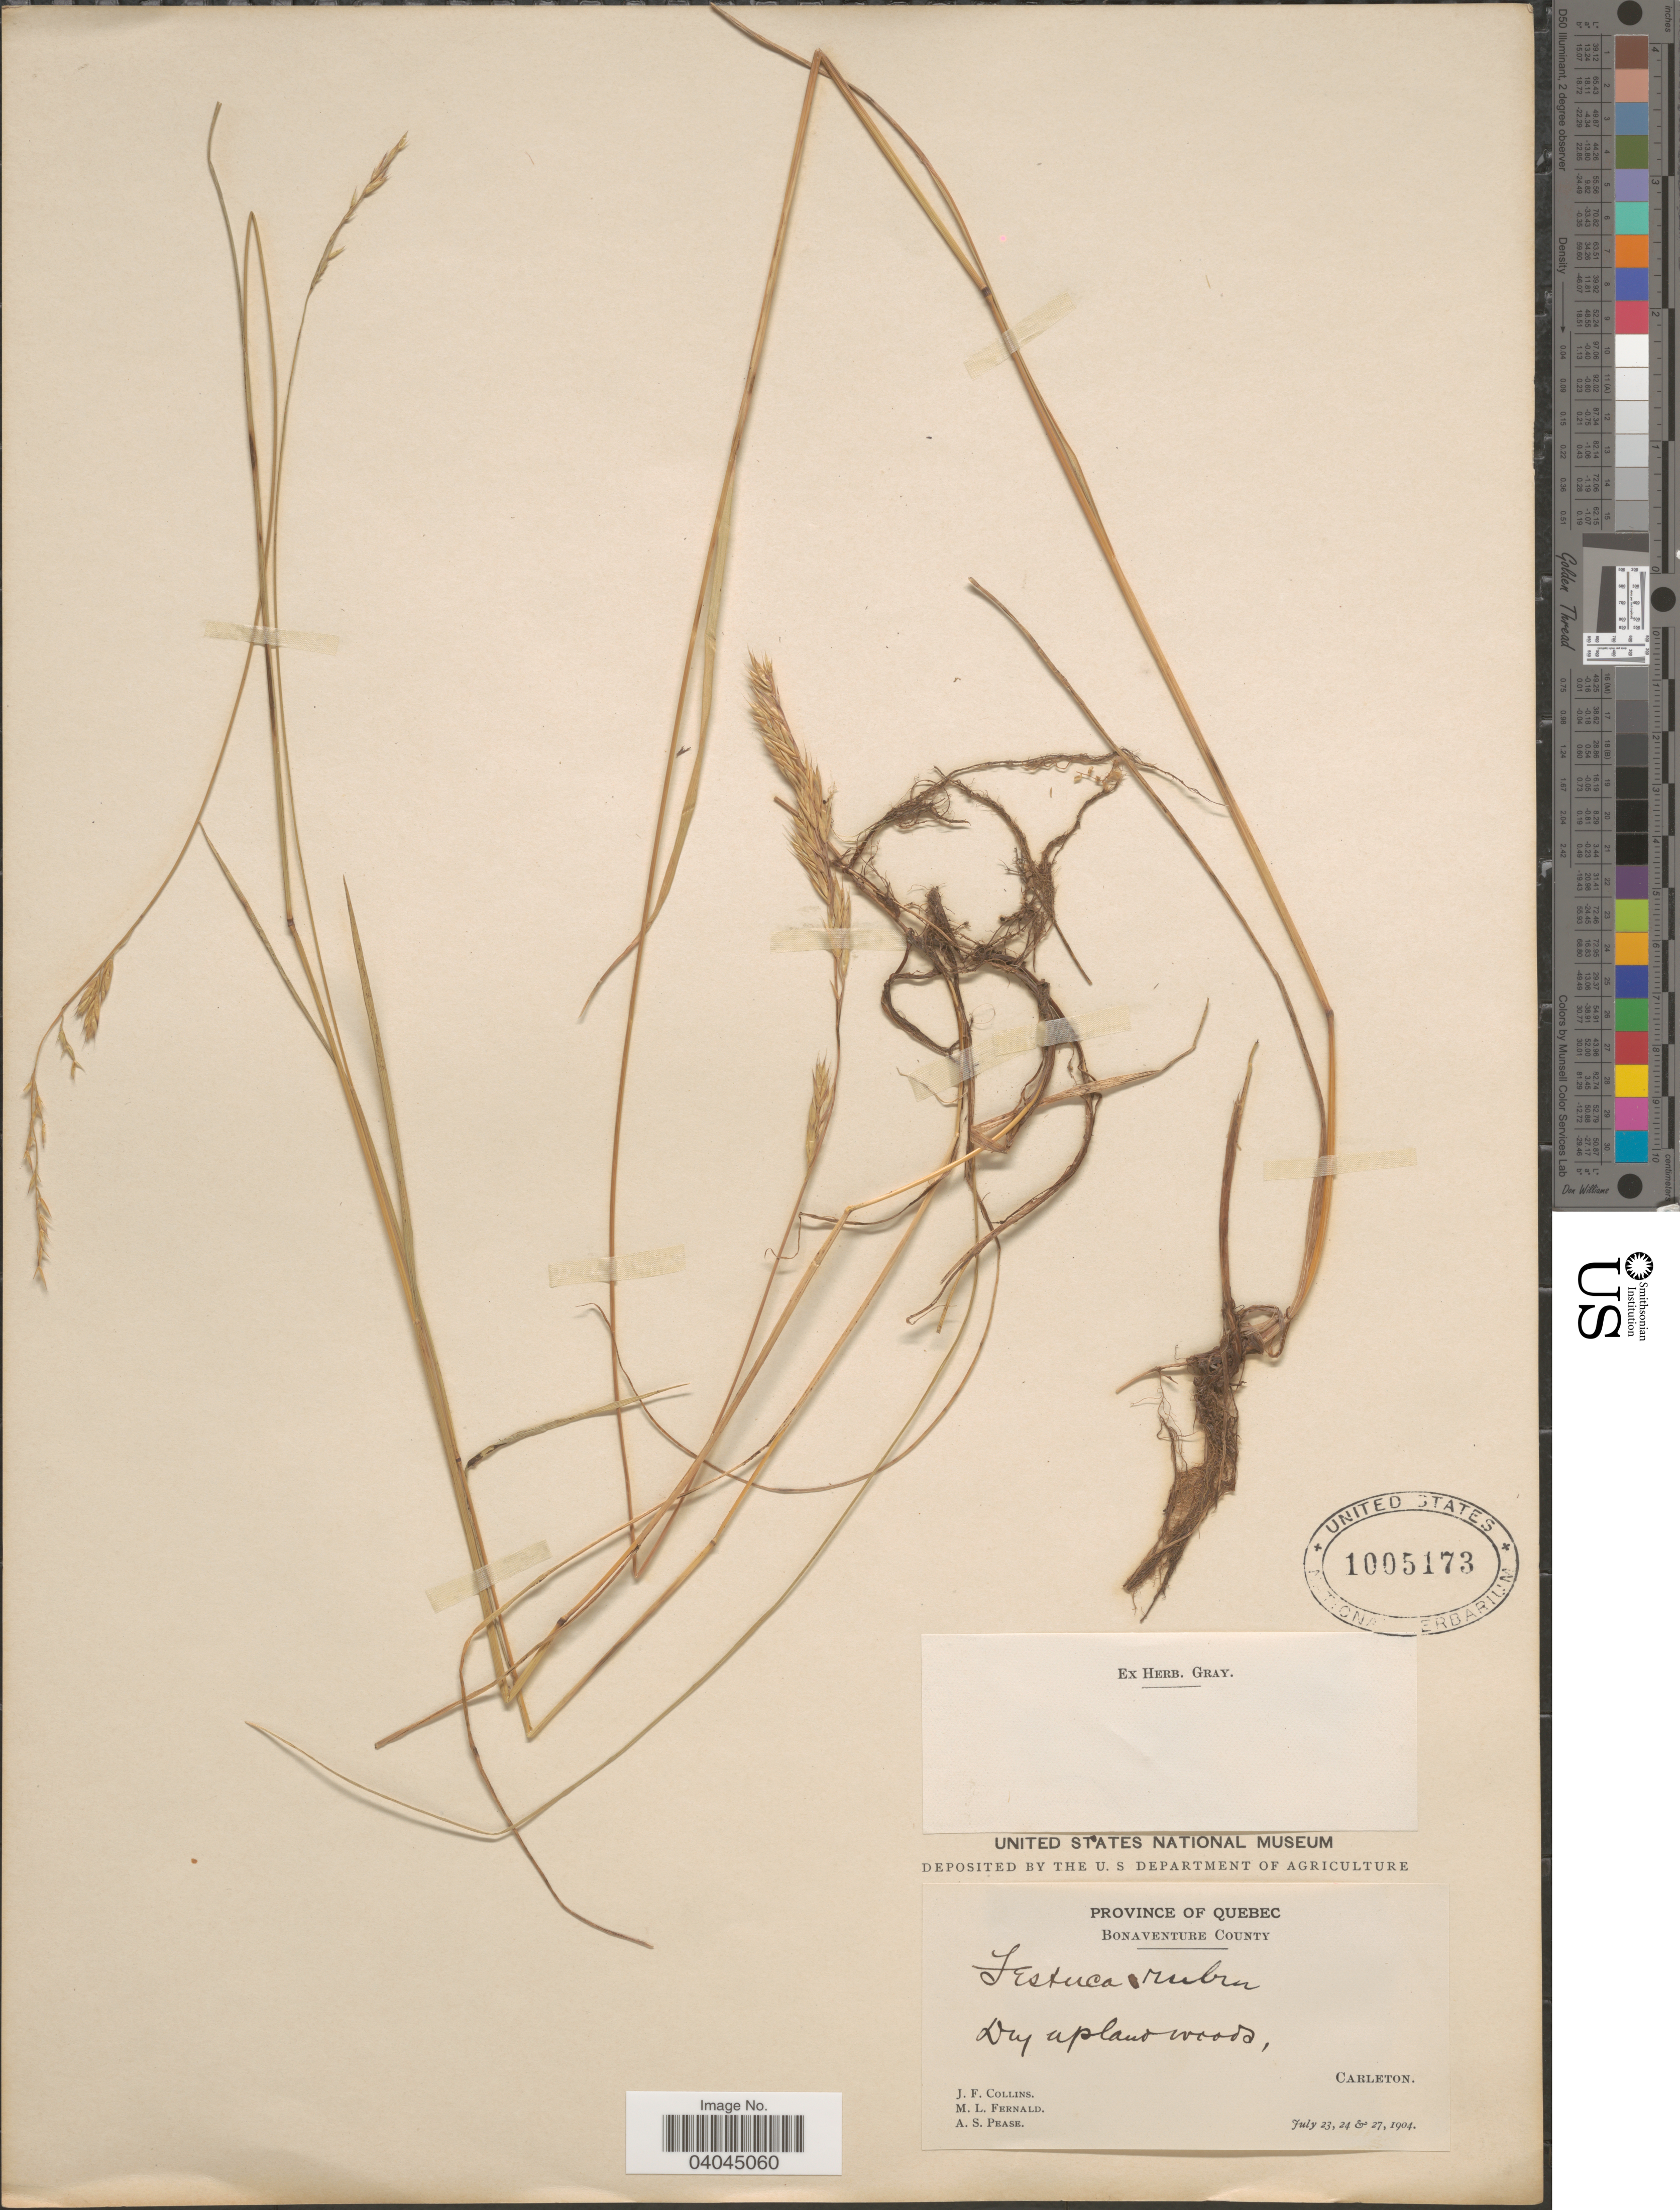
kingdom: Plantae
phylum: Tracheophyta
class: Liliopsida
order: Poales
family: Poaceae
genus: Festuca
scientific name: Festuca rubra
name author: L.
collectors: J. Collins, M. L. Fernald & A. S. Pease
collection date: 1904-07-23/1904-07-27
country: Canada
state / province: Quebec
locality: Bonaventure County. Carleton.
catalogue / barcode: US 1005173